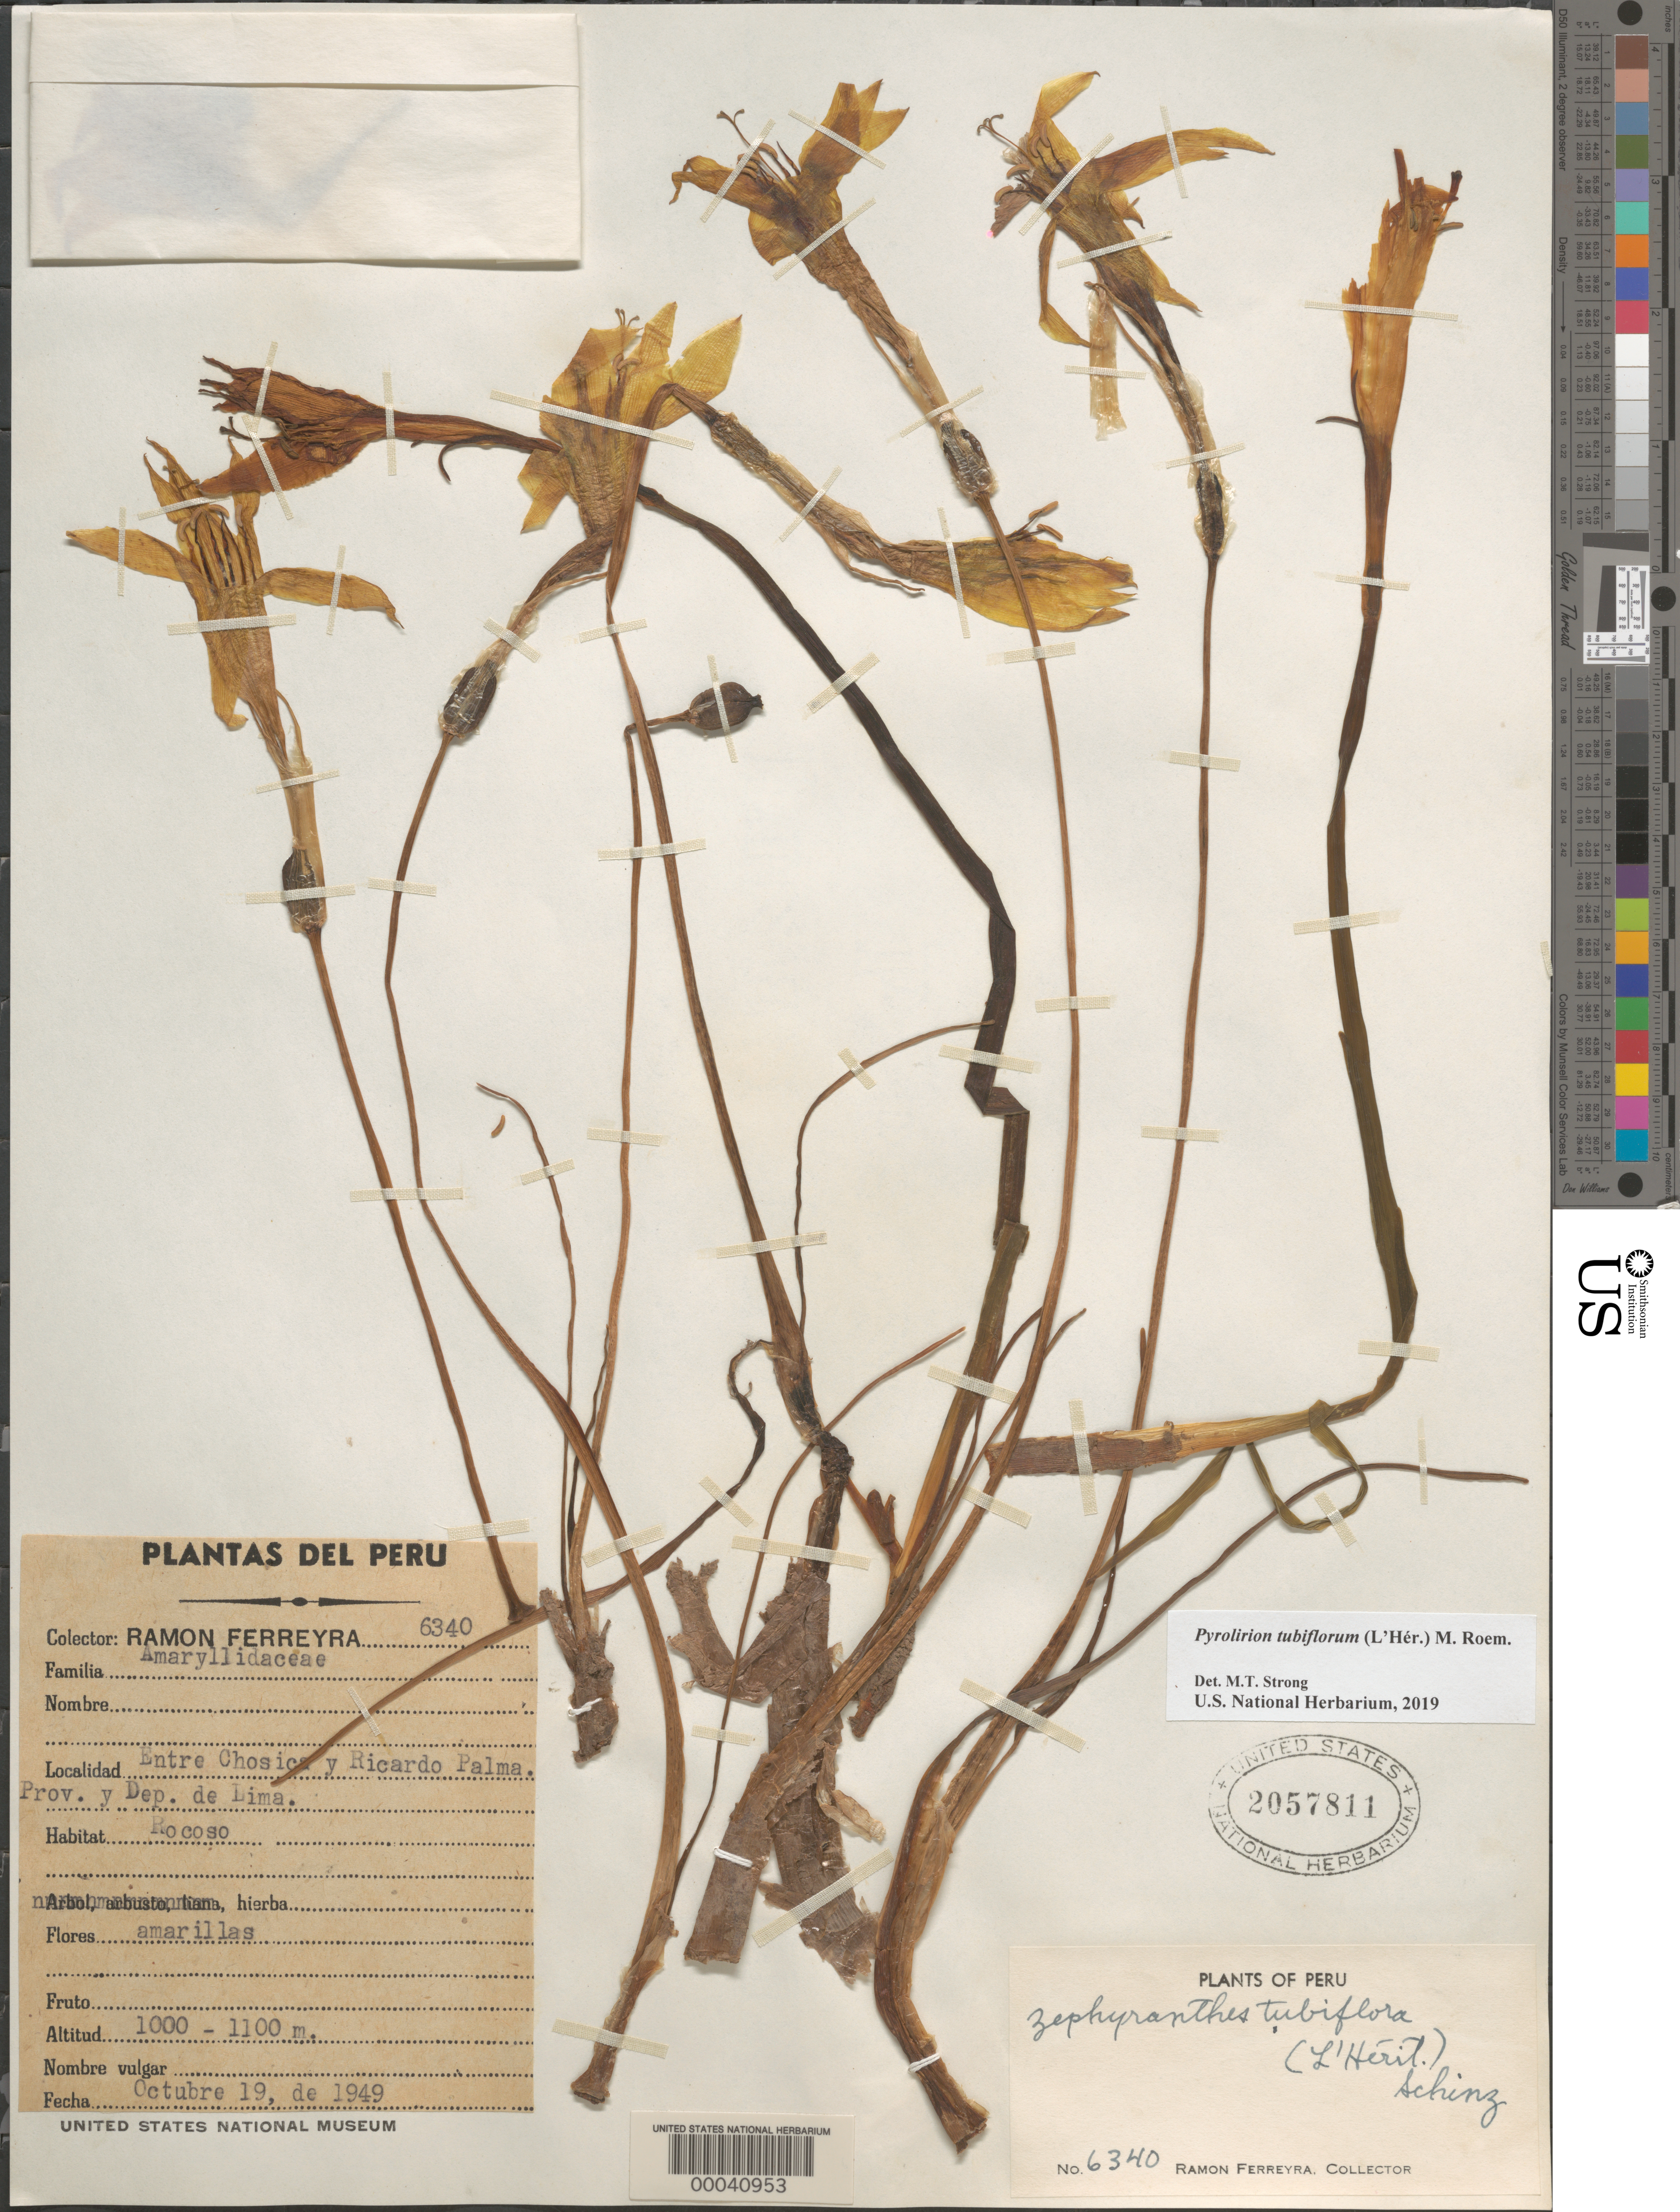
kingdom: Plantae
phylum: Tracheophyta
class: Liliopsida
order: Asparagales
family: Amaryllidaceae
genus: Pyrolirion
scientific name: Pyrolirion tubiflorum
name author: (L'Hér.) M. Roem.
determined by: Strong, Mark T., (BOT), Smithsonian Institution - National Museum of Natural History (UNITED STATES)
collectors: R. A. Ferreyra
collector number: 6340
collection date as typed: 19 Oct 1949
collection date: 1949-10-19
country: Peru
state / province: Lima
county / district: Lima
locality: Between chosica and ricardo palma; lima dist.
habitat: Rocky ground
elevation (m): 1000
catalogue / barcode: US 2057811